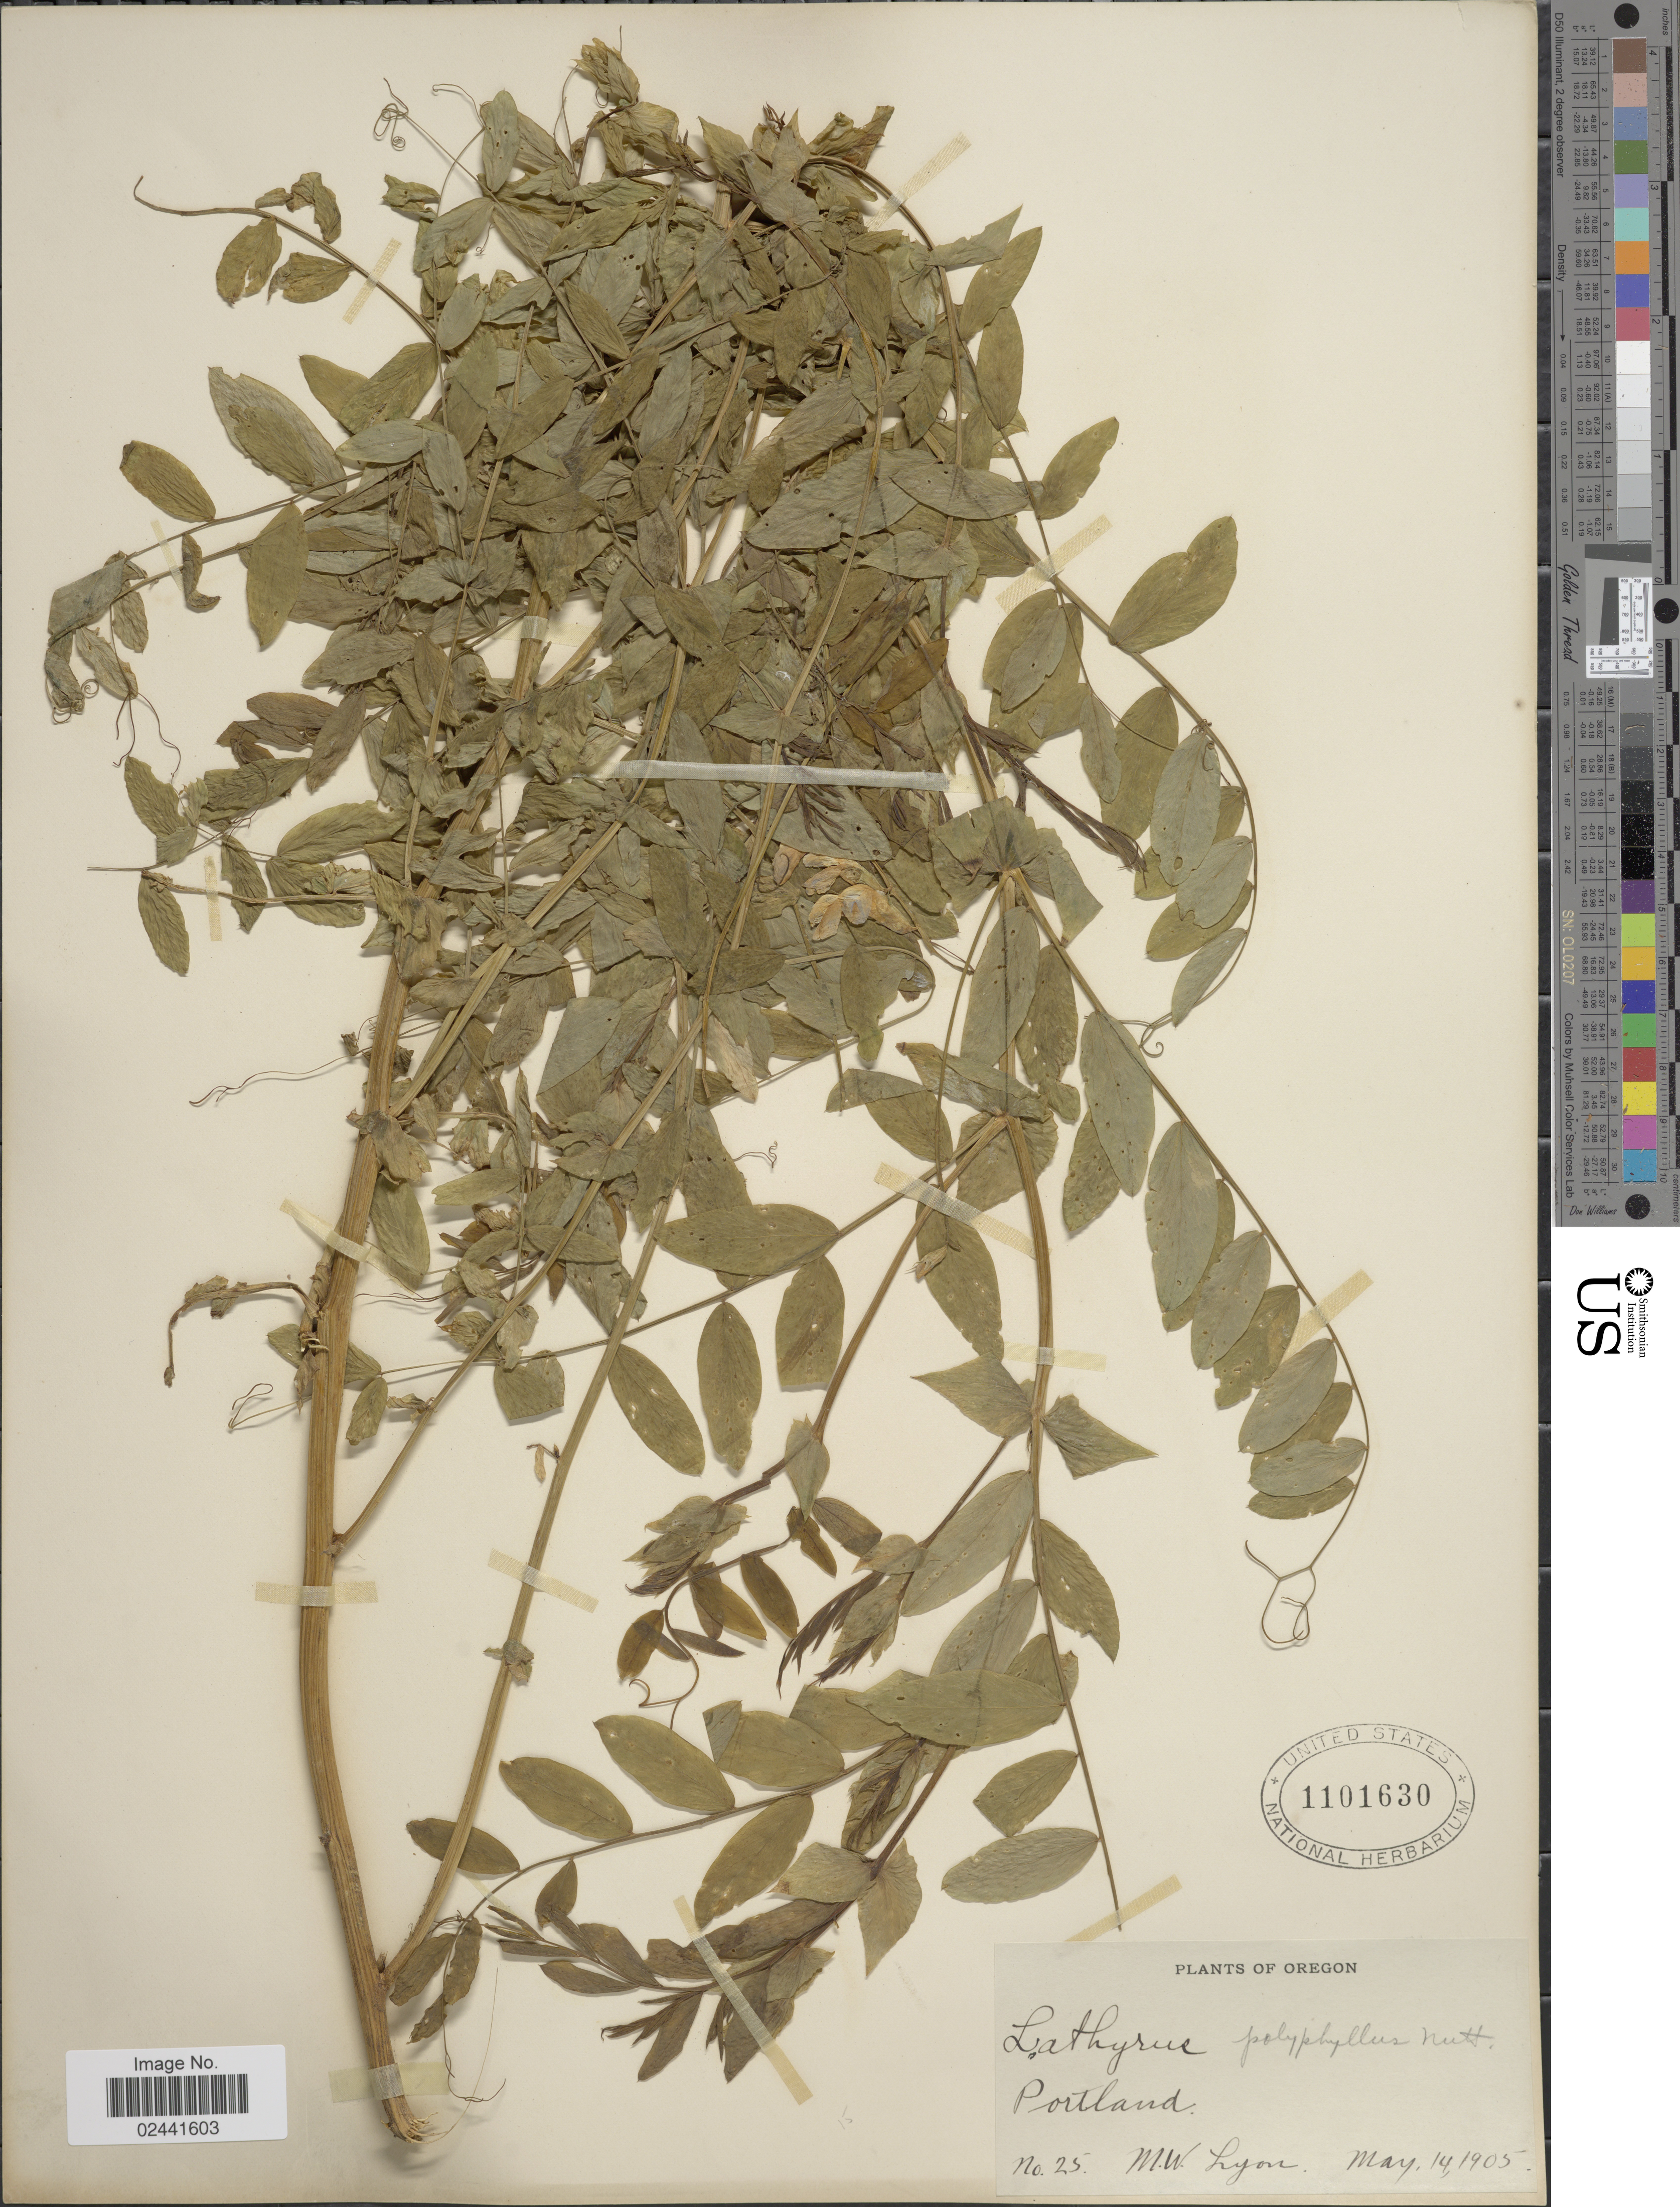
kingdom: Plantae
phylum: Tracheophyta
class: Magnoliopsida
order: Fabales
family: Fabaceae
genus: Lathyrus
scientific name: Lathyrus polyphyllus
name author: Nutt.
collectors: M. W. Lyon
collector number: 25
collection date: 1905-05-14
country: United States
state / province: Oregon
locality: Portland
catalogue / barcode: US 1101630